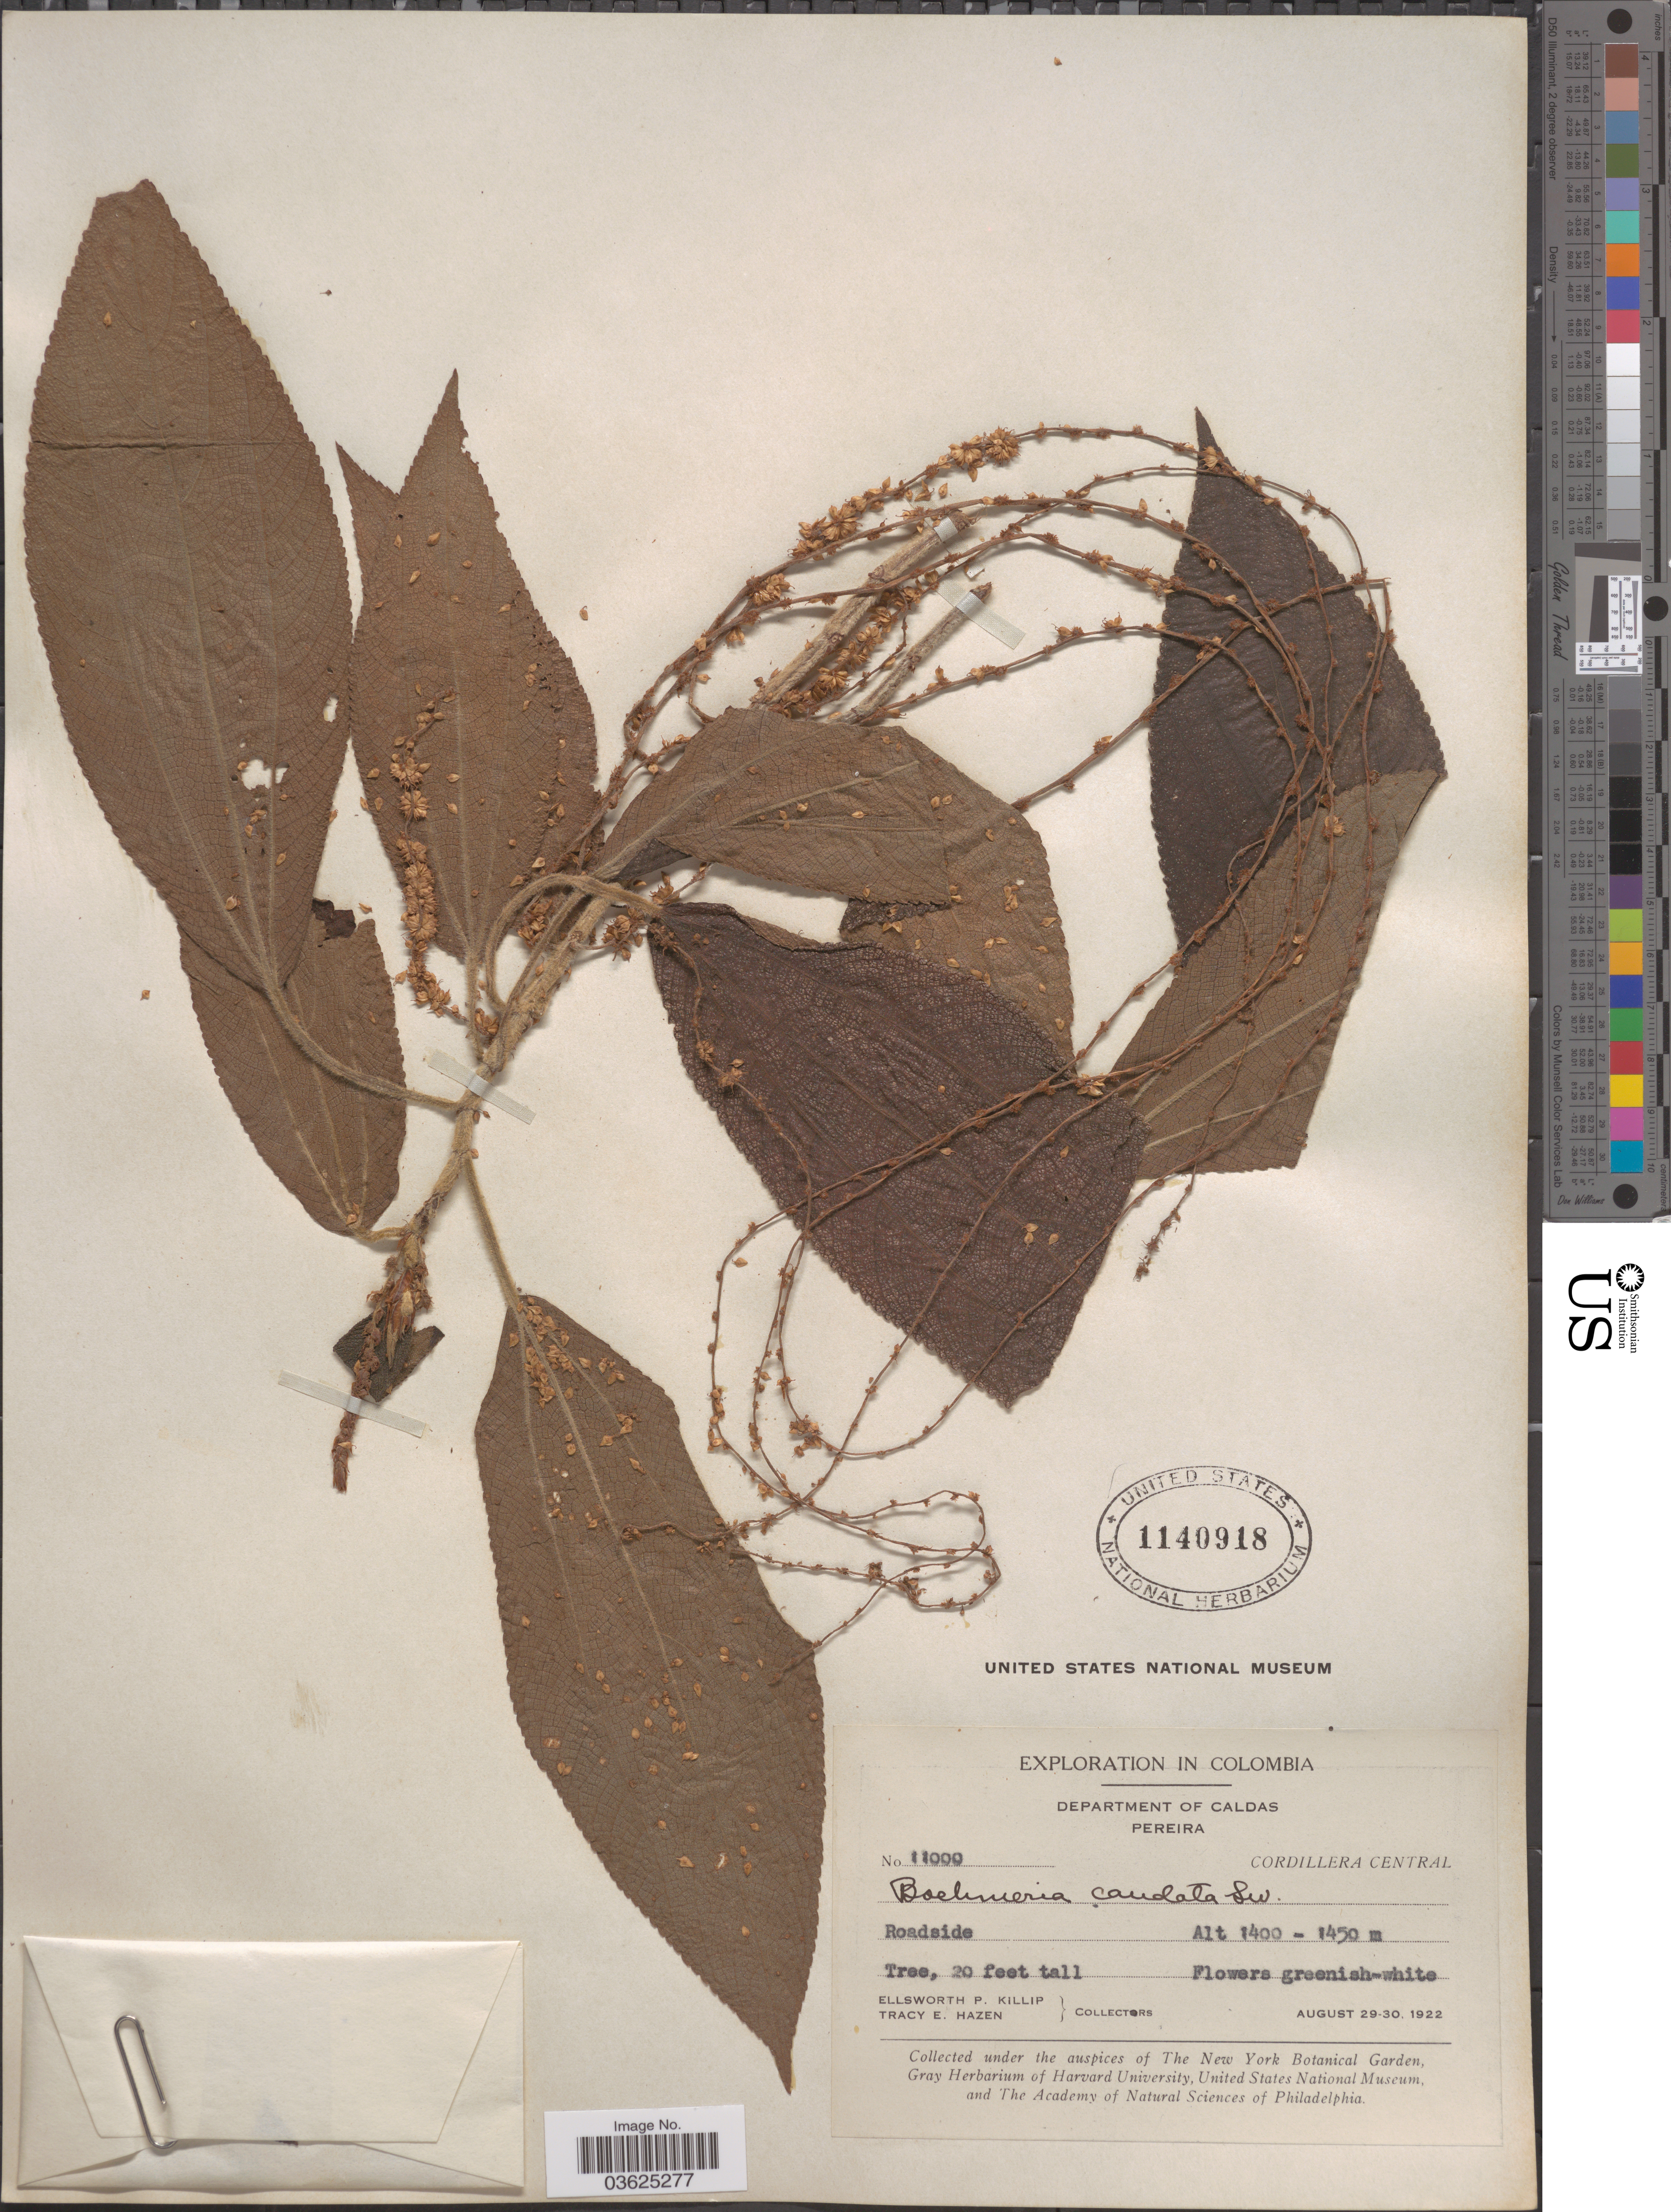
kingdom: Plantae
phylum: Tracheophyta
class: Magnoliopsida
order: Rosales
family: Urticaceae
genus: Boehmeria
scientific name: Boehmeria caudata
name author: Sw.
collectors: E. P. Killip & T. E. Hazen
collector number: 11000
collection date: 1922-08-29/1922-08-30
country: Colombia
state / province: Caldas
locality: Department of Caldas. Pereira. Cordillera Central.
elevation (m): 1400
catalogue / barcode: US 1140918